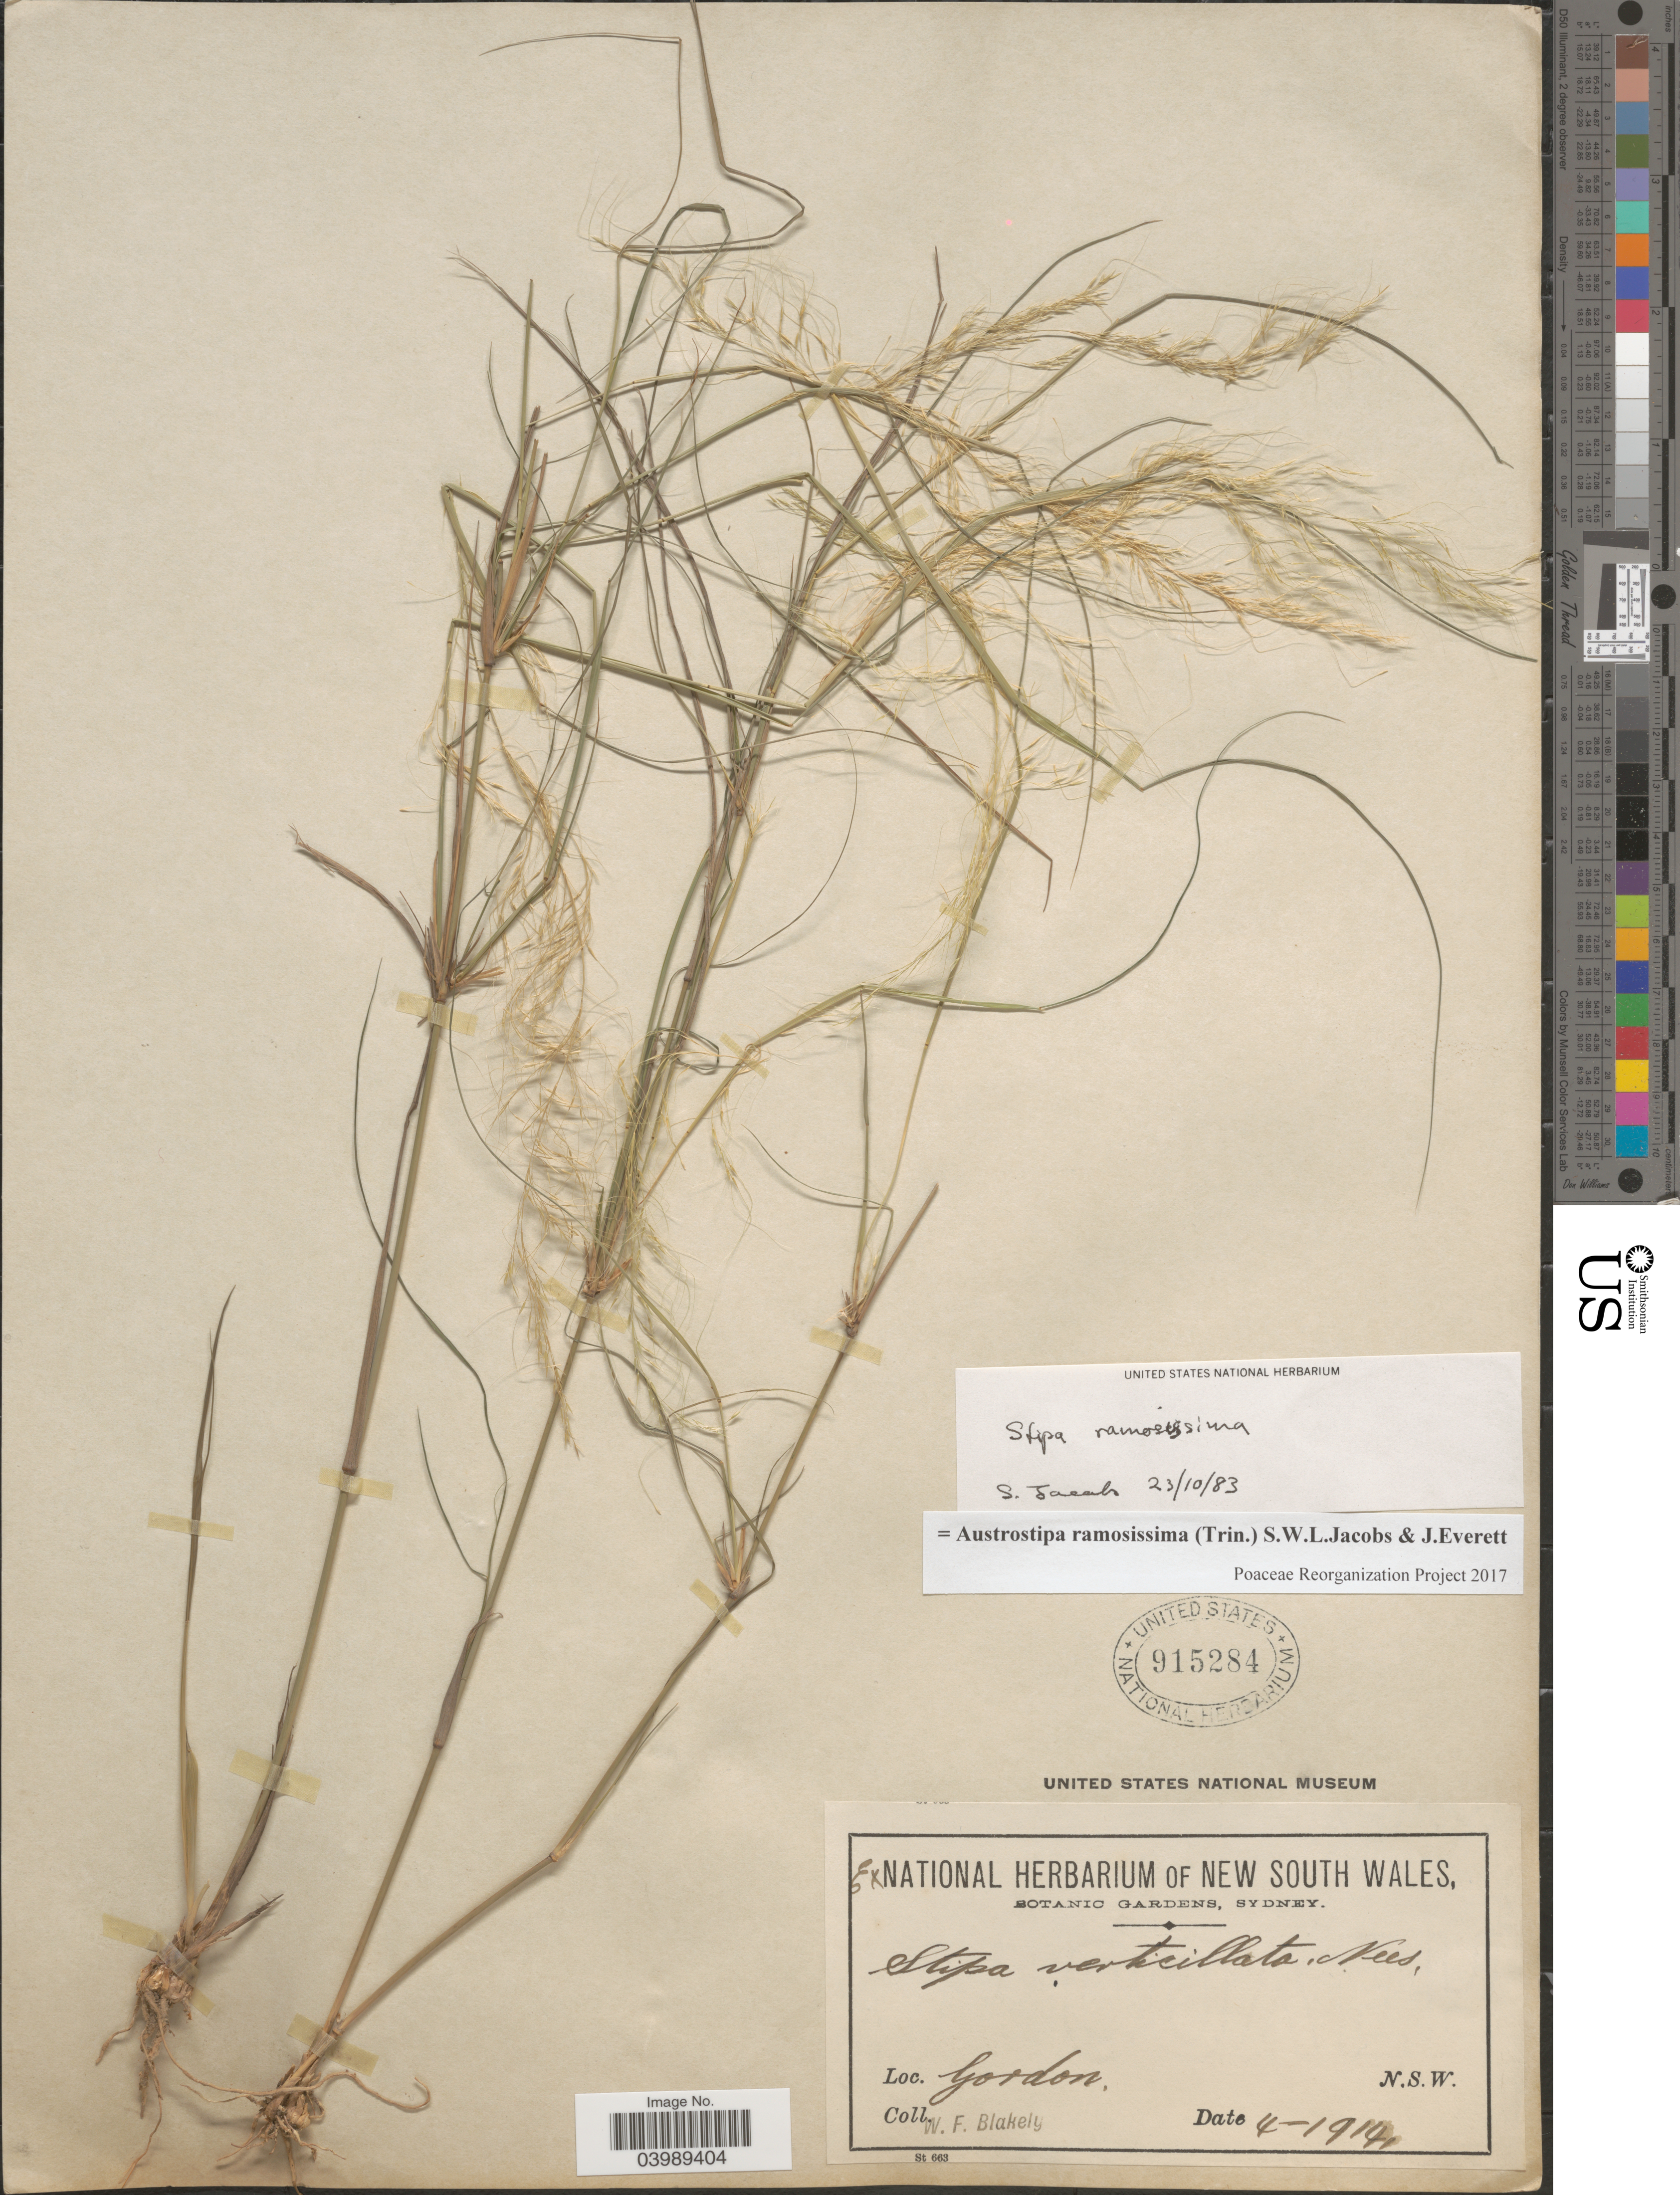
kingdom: Plantae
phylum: Tracheophyta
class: Liliopsida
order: Poales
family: Poaceae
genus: Austrostipa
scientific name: Austrostipa ramosissima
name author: (Trin.) S.W.L. Jacobs & J. Everett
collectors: W. Blakely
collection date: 1914-04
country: Australia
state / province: New South Wales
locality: Gordon.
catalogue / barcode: US 915284